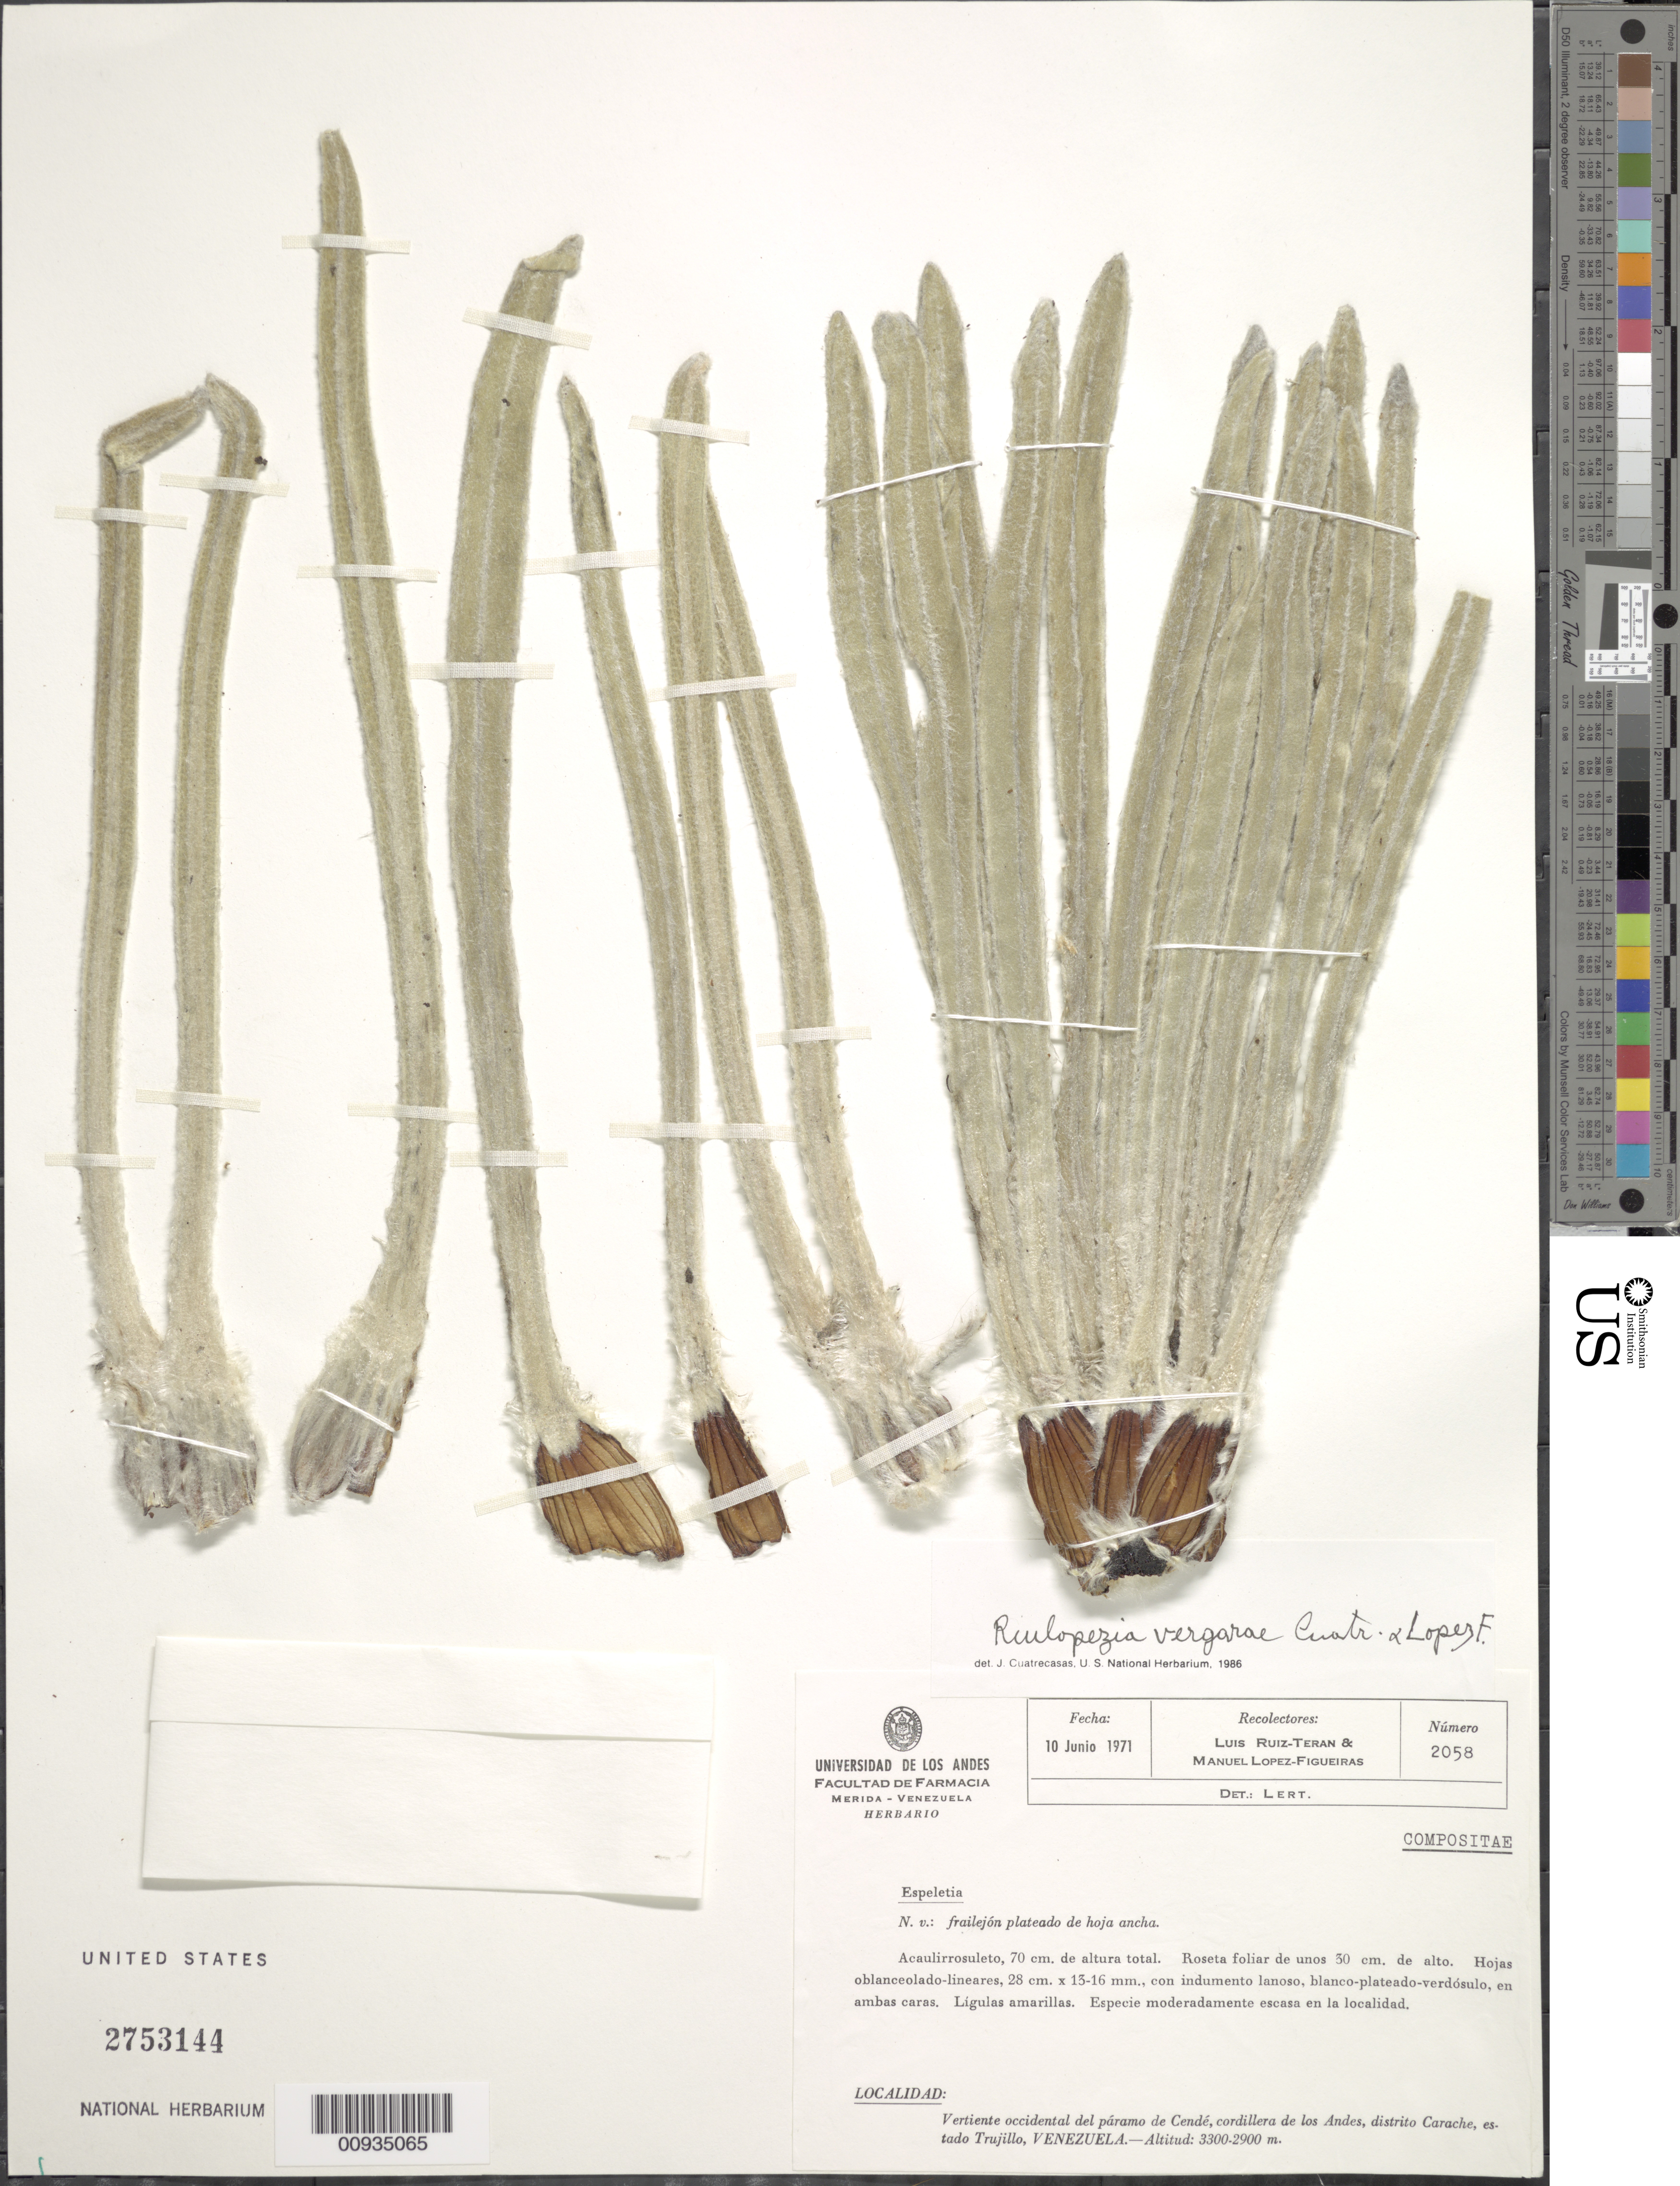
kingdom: Plantae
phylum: Tracheophyta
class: Magnoliopsida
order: Asterales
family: Asteraceae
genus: Ruilopezia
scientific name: Ruilopezia vergarae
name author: Cuatrec. & López Fig.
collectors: L. Teran & M. López Figueiras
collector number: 2058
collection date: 1971-06-10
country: Venezuela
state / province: Trujillo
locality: Vertiente Occidental del paramo de Cende, Cordillera de Los Andes, Distrito Carache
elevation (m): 2900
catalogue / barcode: US 2753144